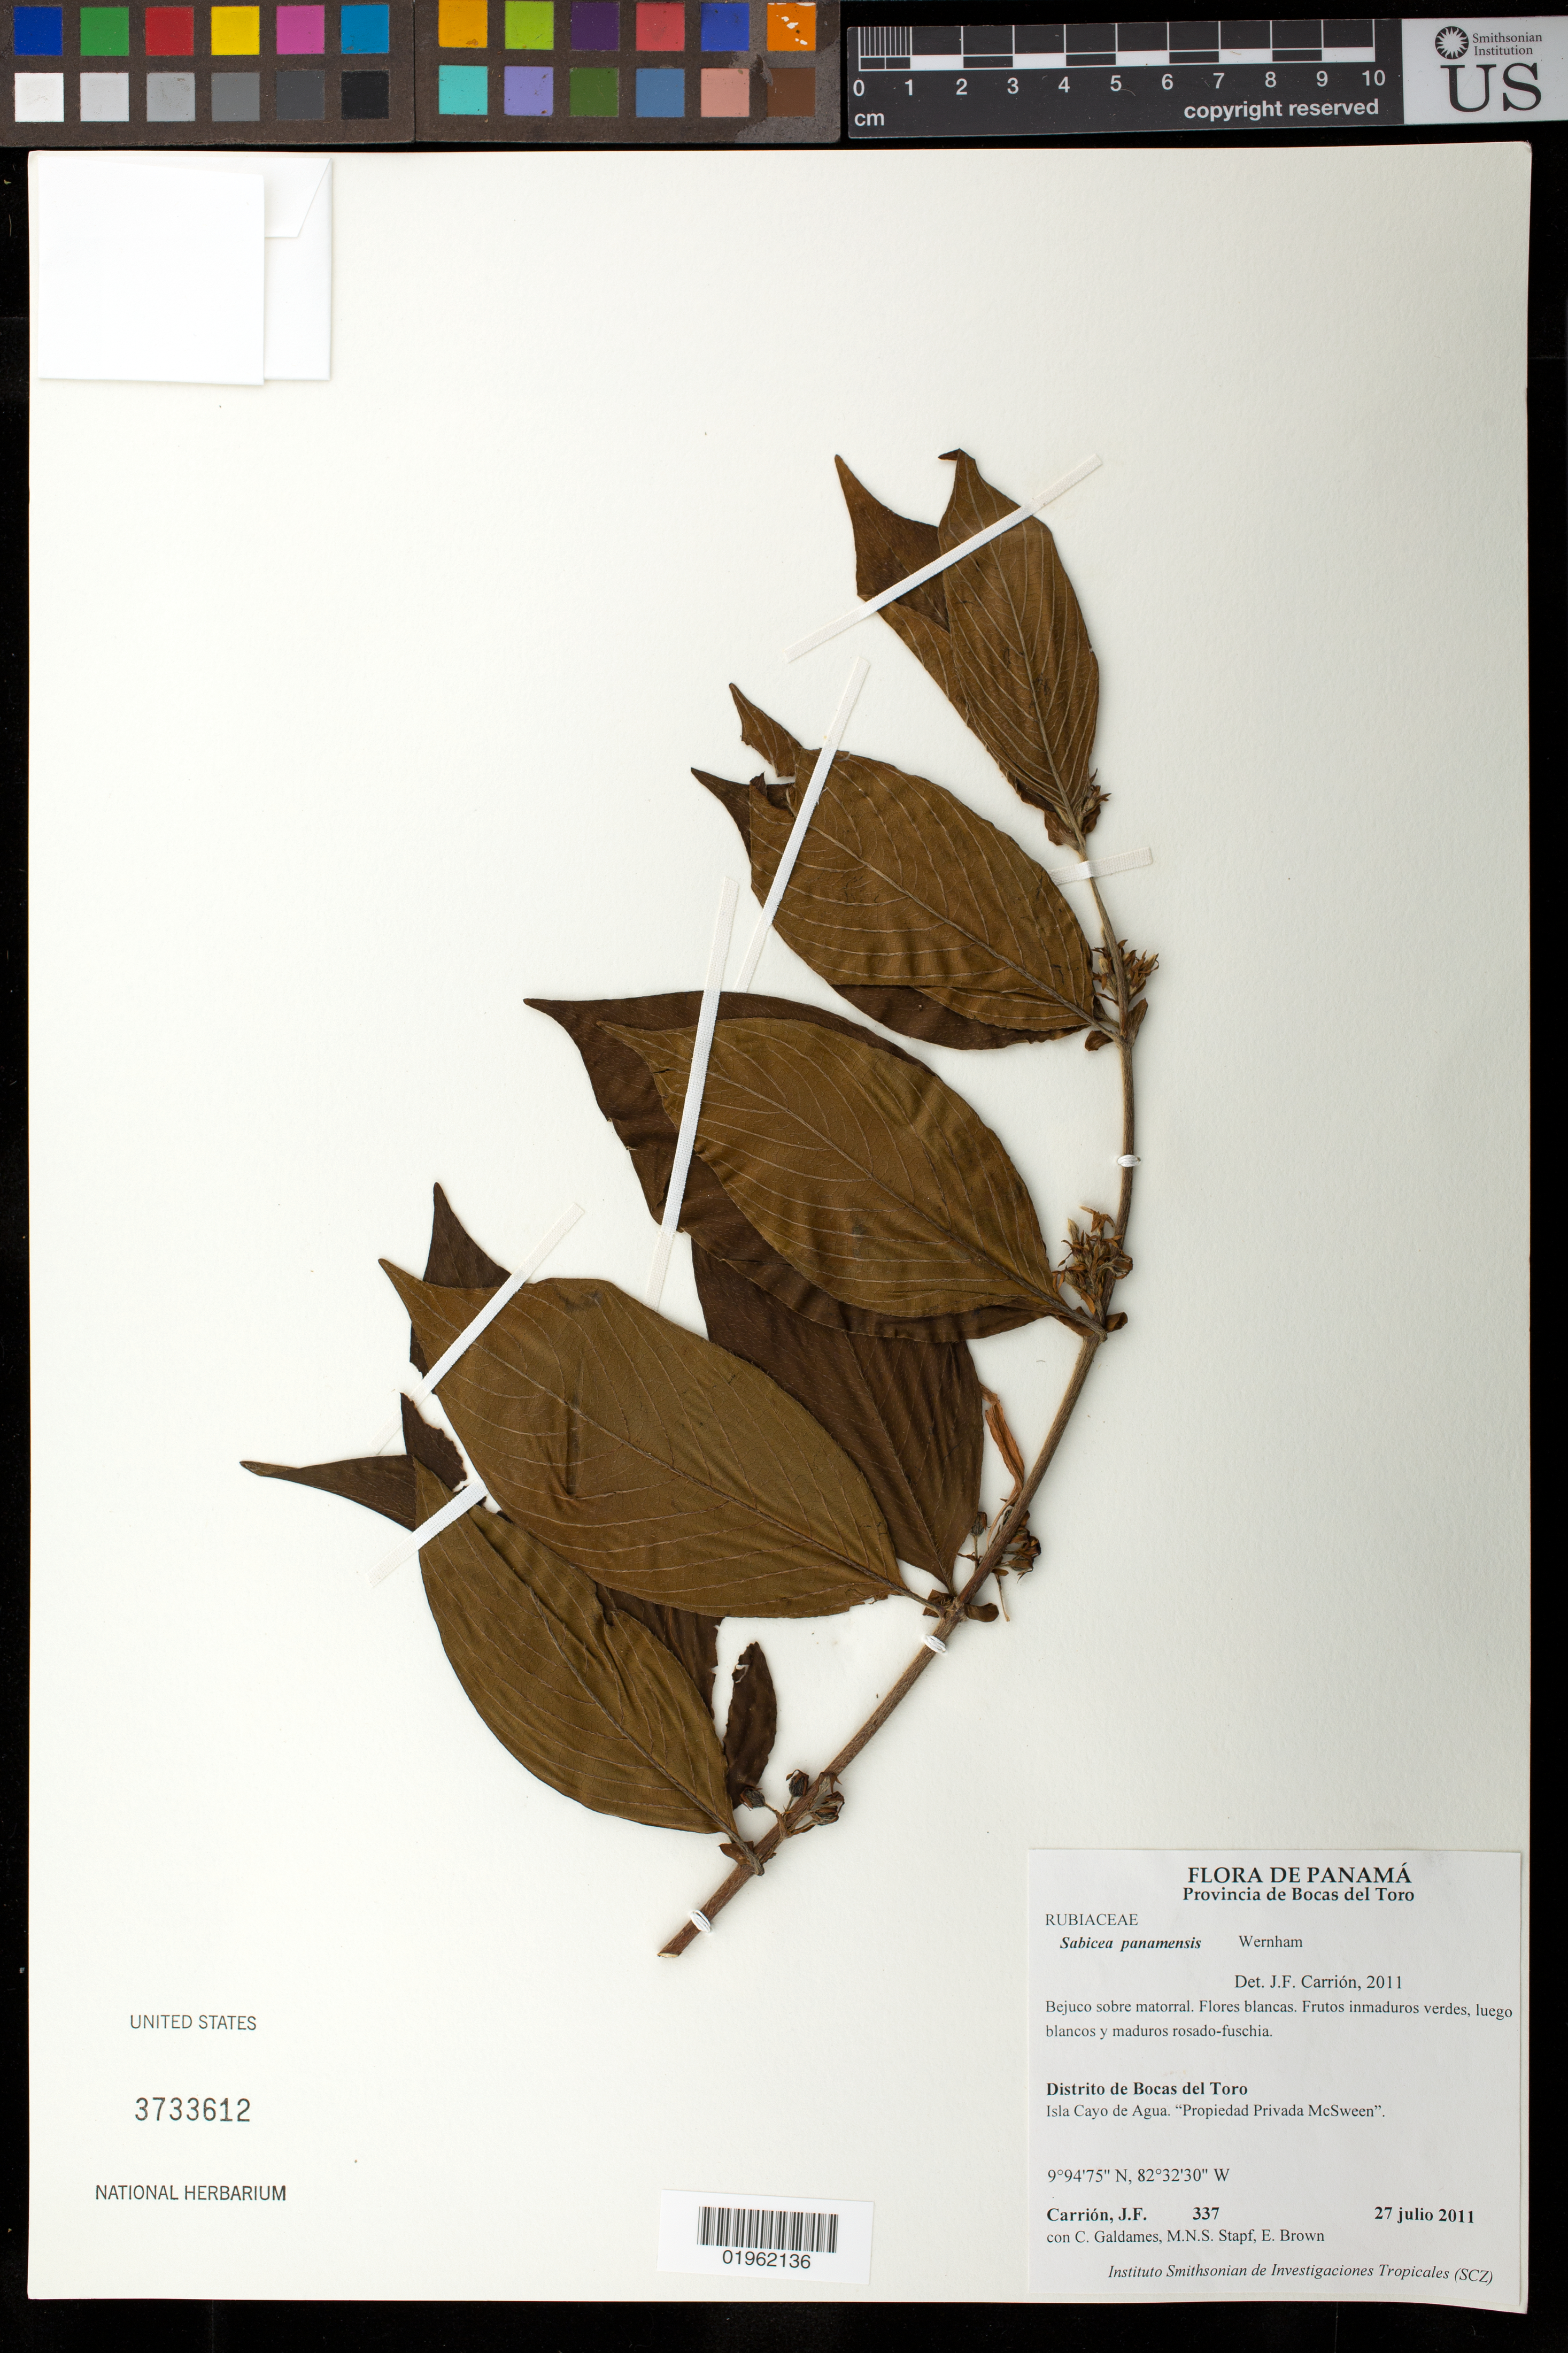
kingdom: Plantae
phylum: Tracheophyta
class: Magnoliopsida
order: Gentianales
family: Rubiaceae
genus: Sabicea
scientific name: Sabicea panamensis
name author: Wernham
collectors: J. Carrión, C. Galdames, Stapf, S.A. & E. Brown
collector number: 337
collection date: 2011-07-26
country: Panama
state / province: Bocas del Toro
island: Cayo de Agua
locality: Isla Cayo de Agua. "Propiedad Privada McSween"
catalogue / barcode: US 3733612